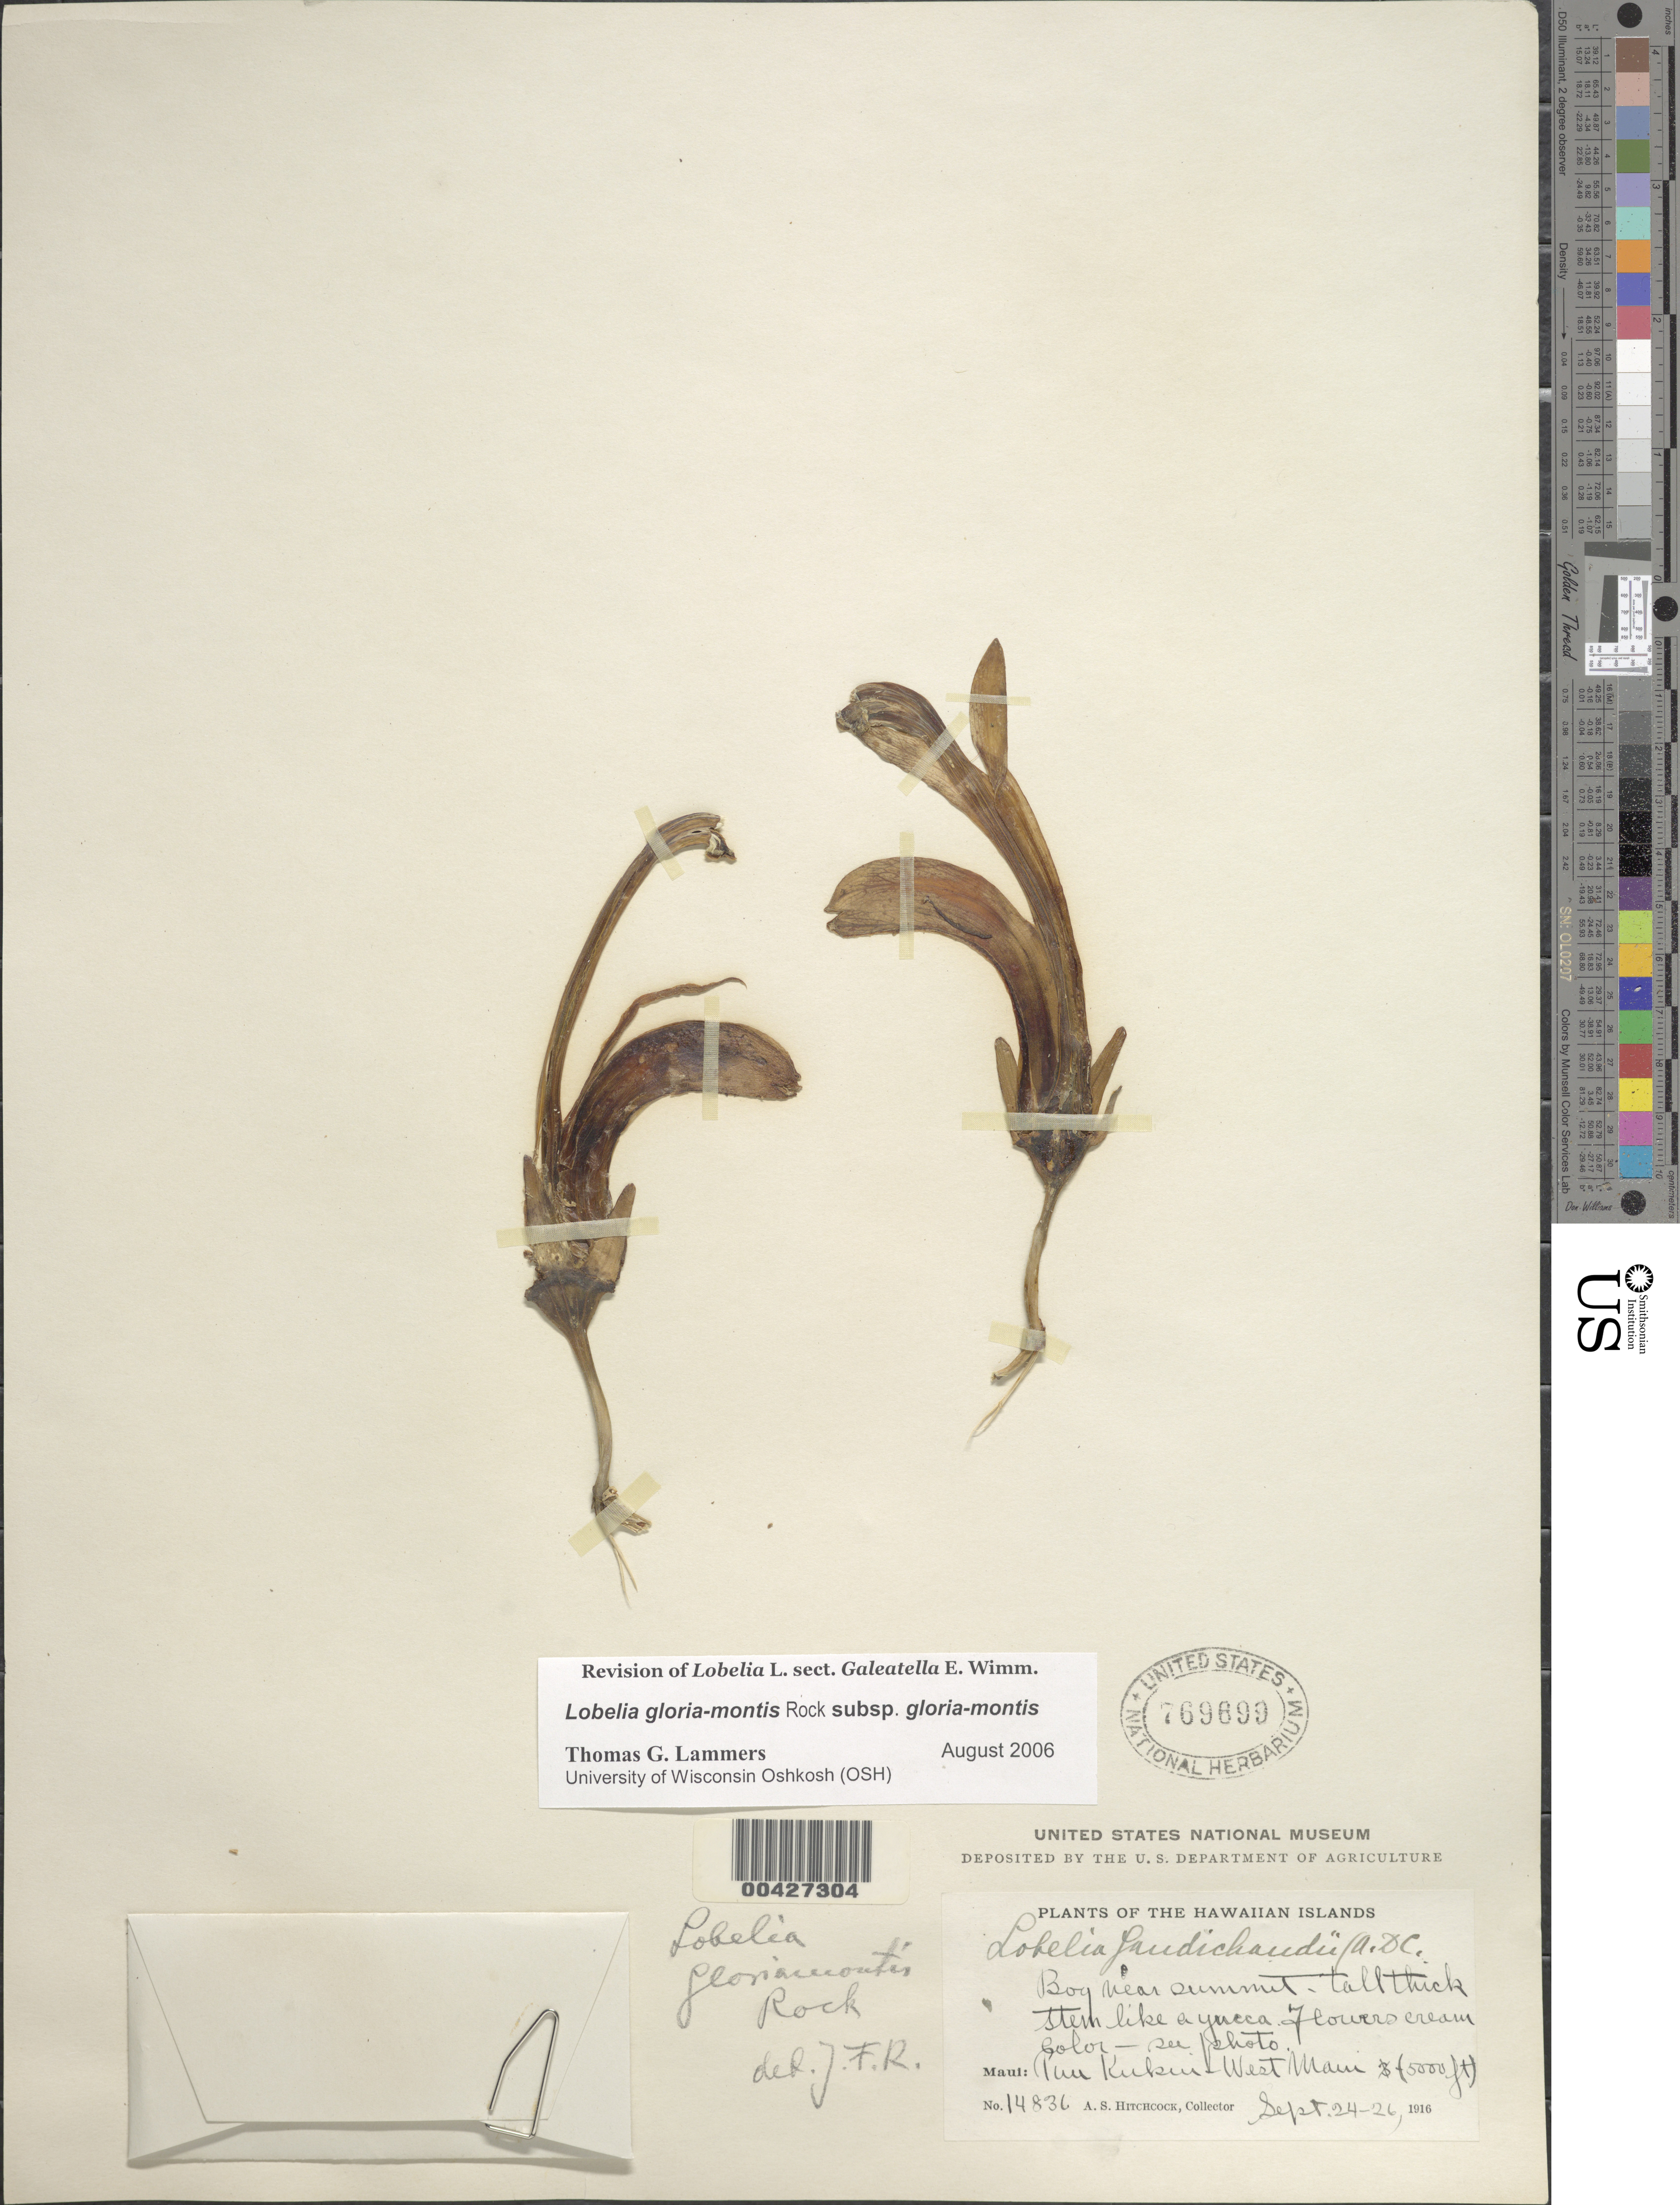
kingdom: Plantae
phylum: Tracheophyta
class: Magnoliopsida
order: Asterales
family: Campanulaceae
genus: Lobelia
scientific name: Lobelia gloria-montis subsp. gloria-montis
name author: Rock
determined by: Lammers, T. G.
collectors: A. S. Hitchcock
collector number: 14836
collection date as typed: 24 Sep 1916 to 26 Sep 1916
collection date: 1916-09-24/1916-09-26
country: United States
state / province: Hawaii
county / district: Maui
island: Maui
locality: Puu Kukui, West Maui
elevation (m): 1524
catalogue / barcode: US 769699